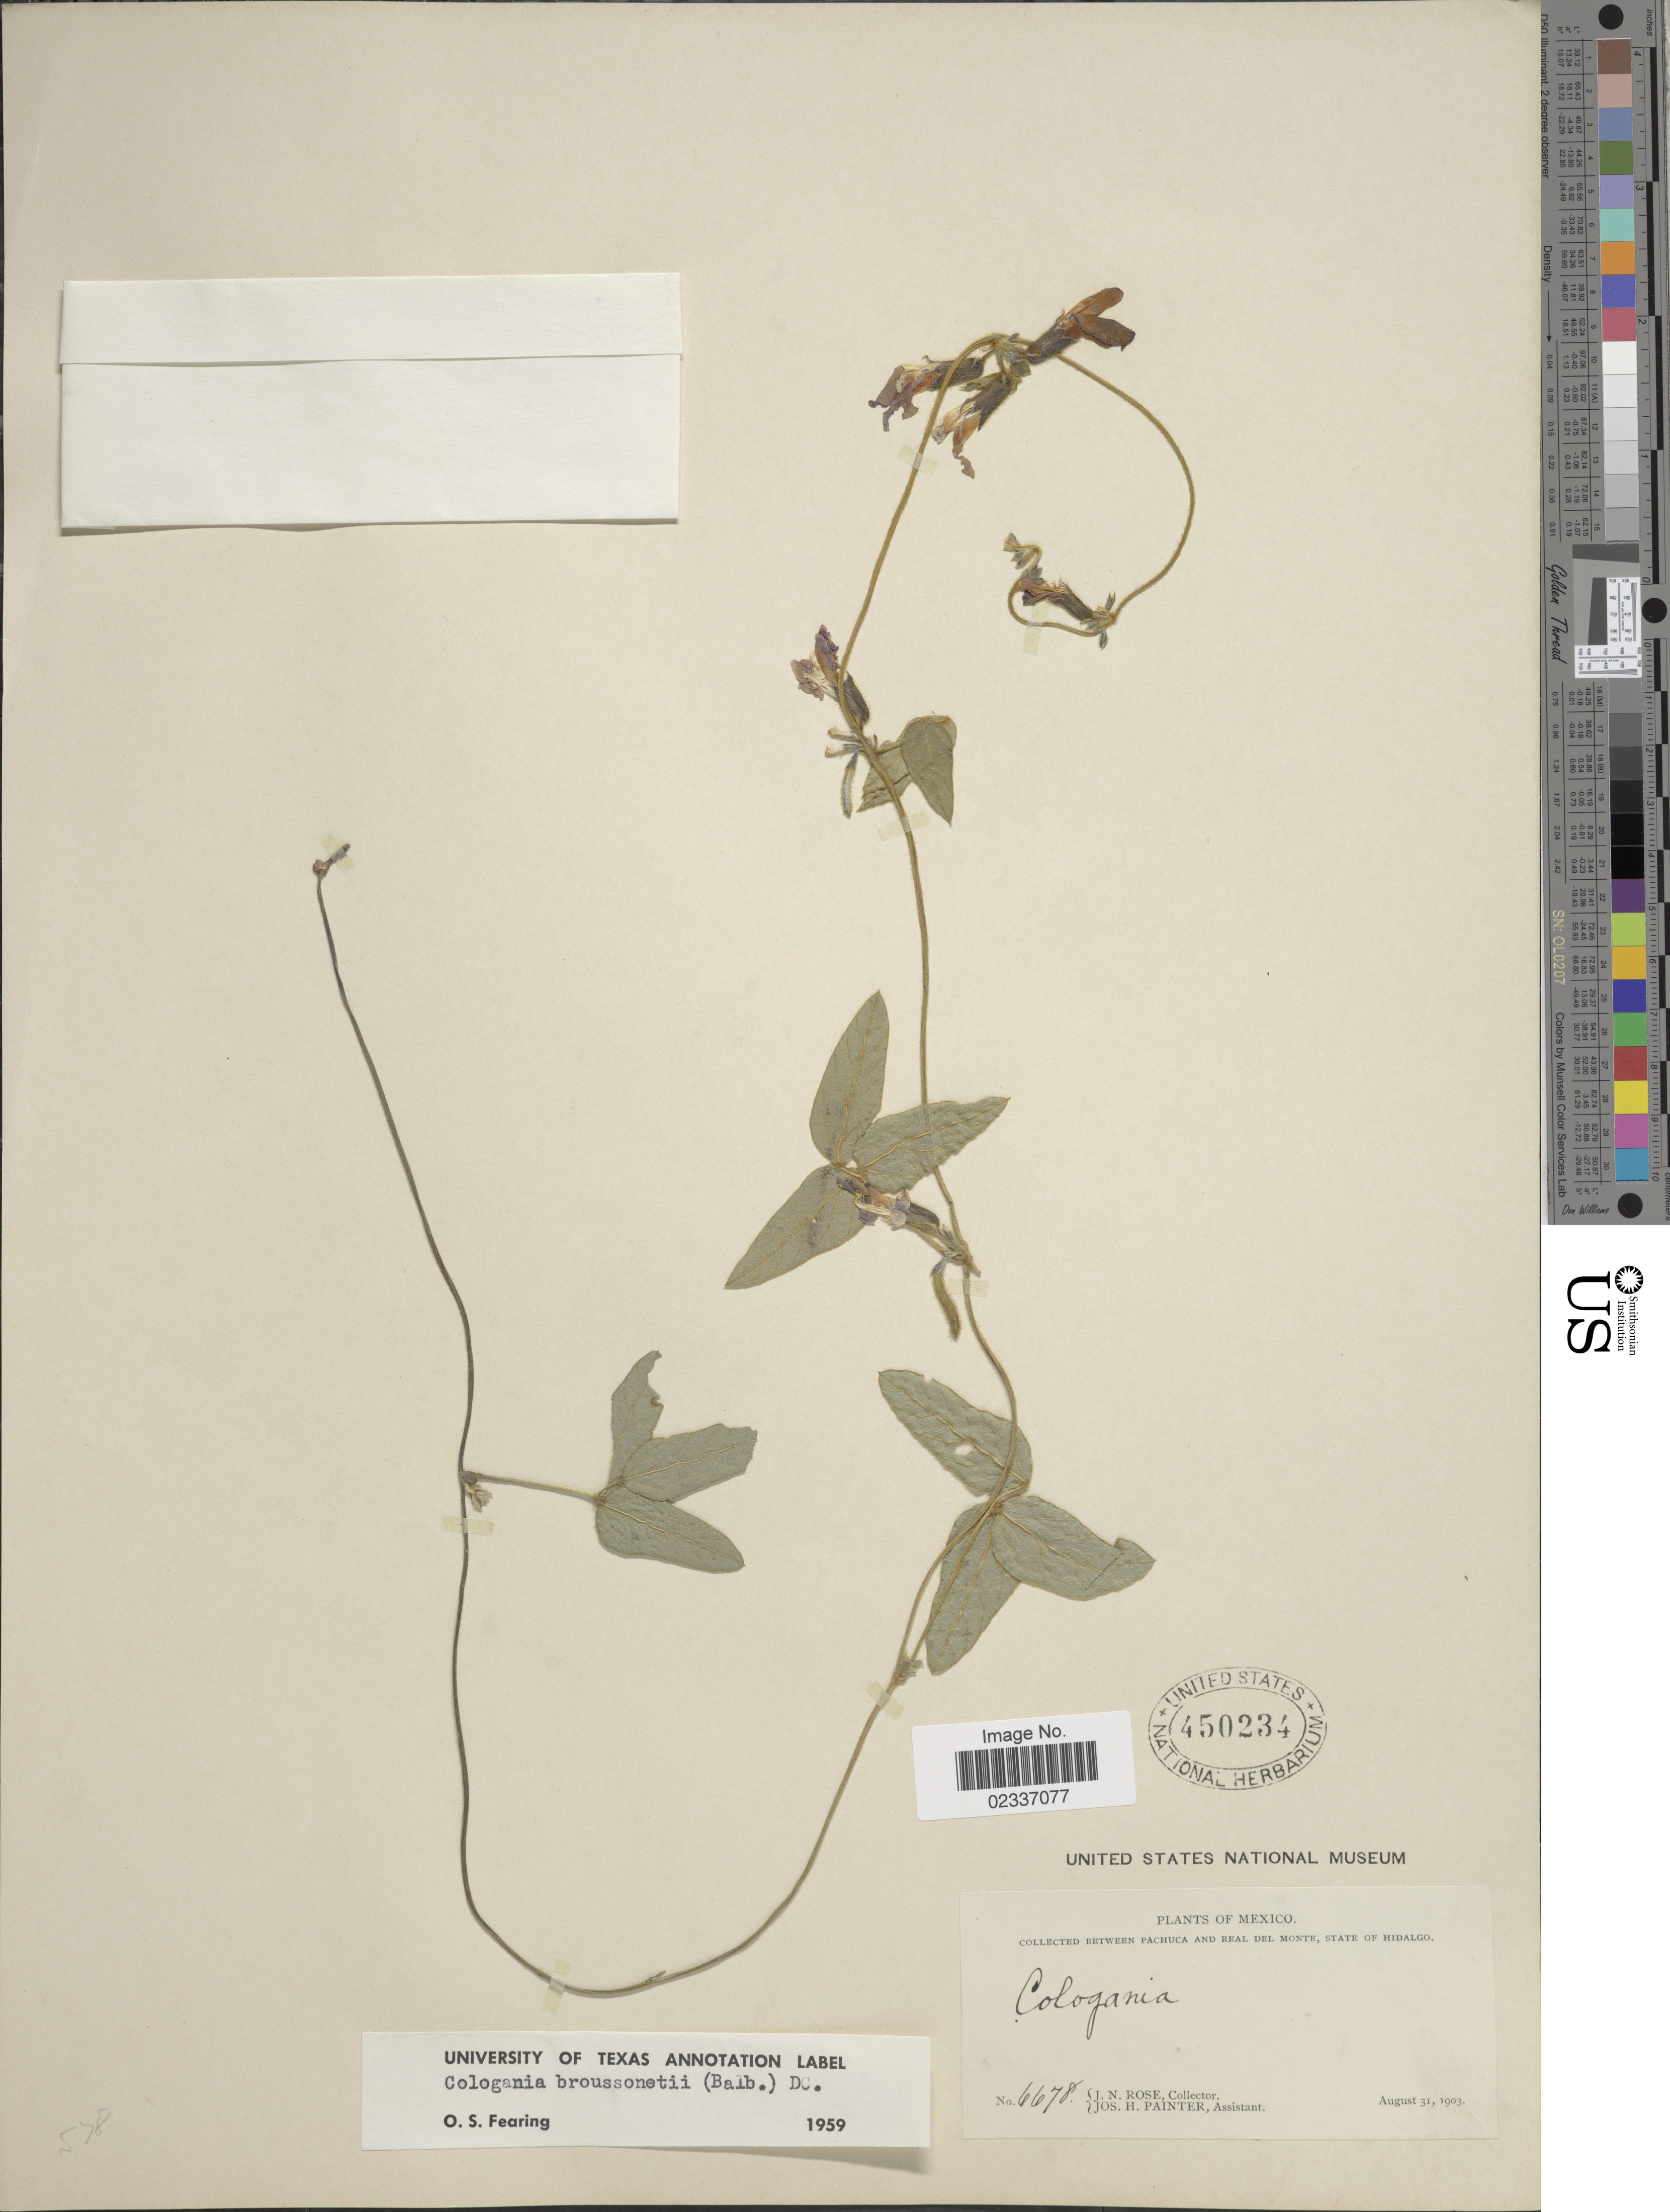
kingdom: Plantae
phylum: Tracheophyta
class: Magnoliopsida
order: Fabales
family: Fabaceae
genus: Cologania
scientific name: Cologania broussonetii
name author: (Balb.) DC.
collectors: J. N. Rose & J. H. Painter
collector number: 6678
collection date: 1903-08-31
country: Mexico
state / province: Hidalgo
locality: Between Pachuca and Real Del Monte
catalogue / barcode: US 450234